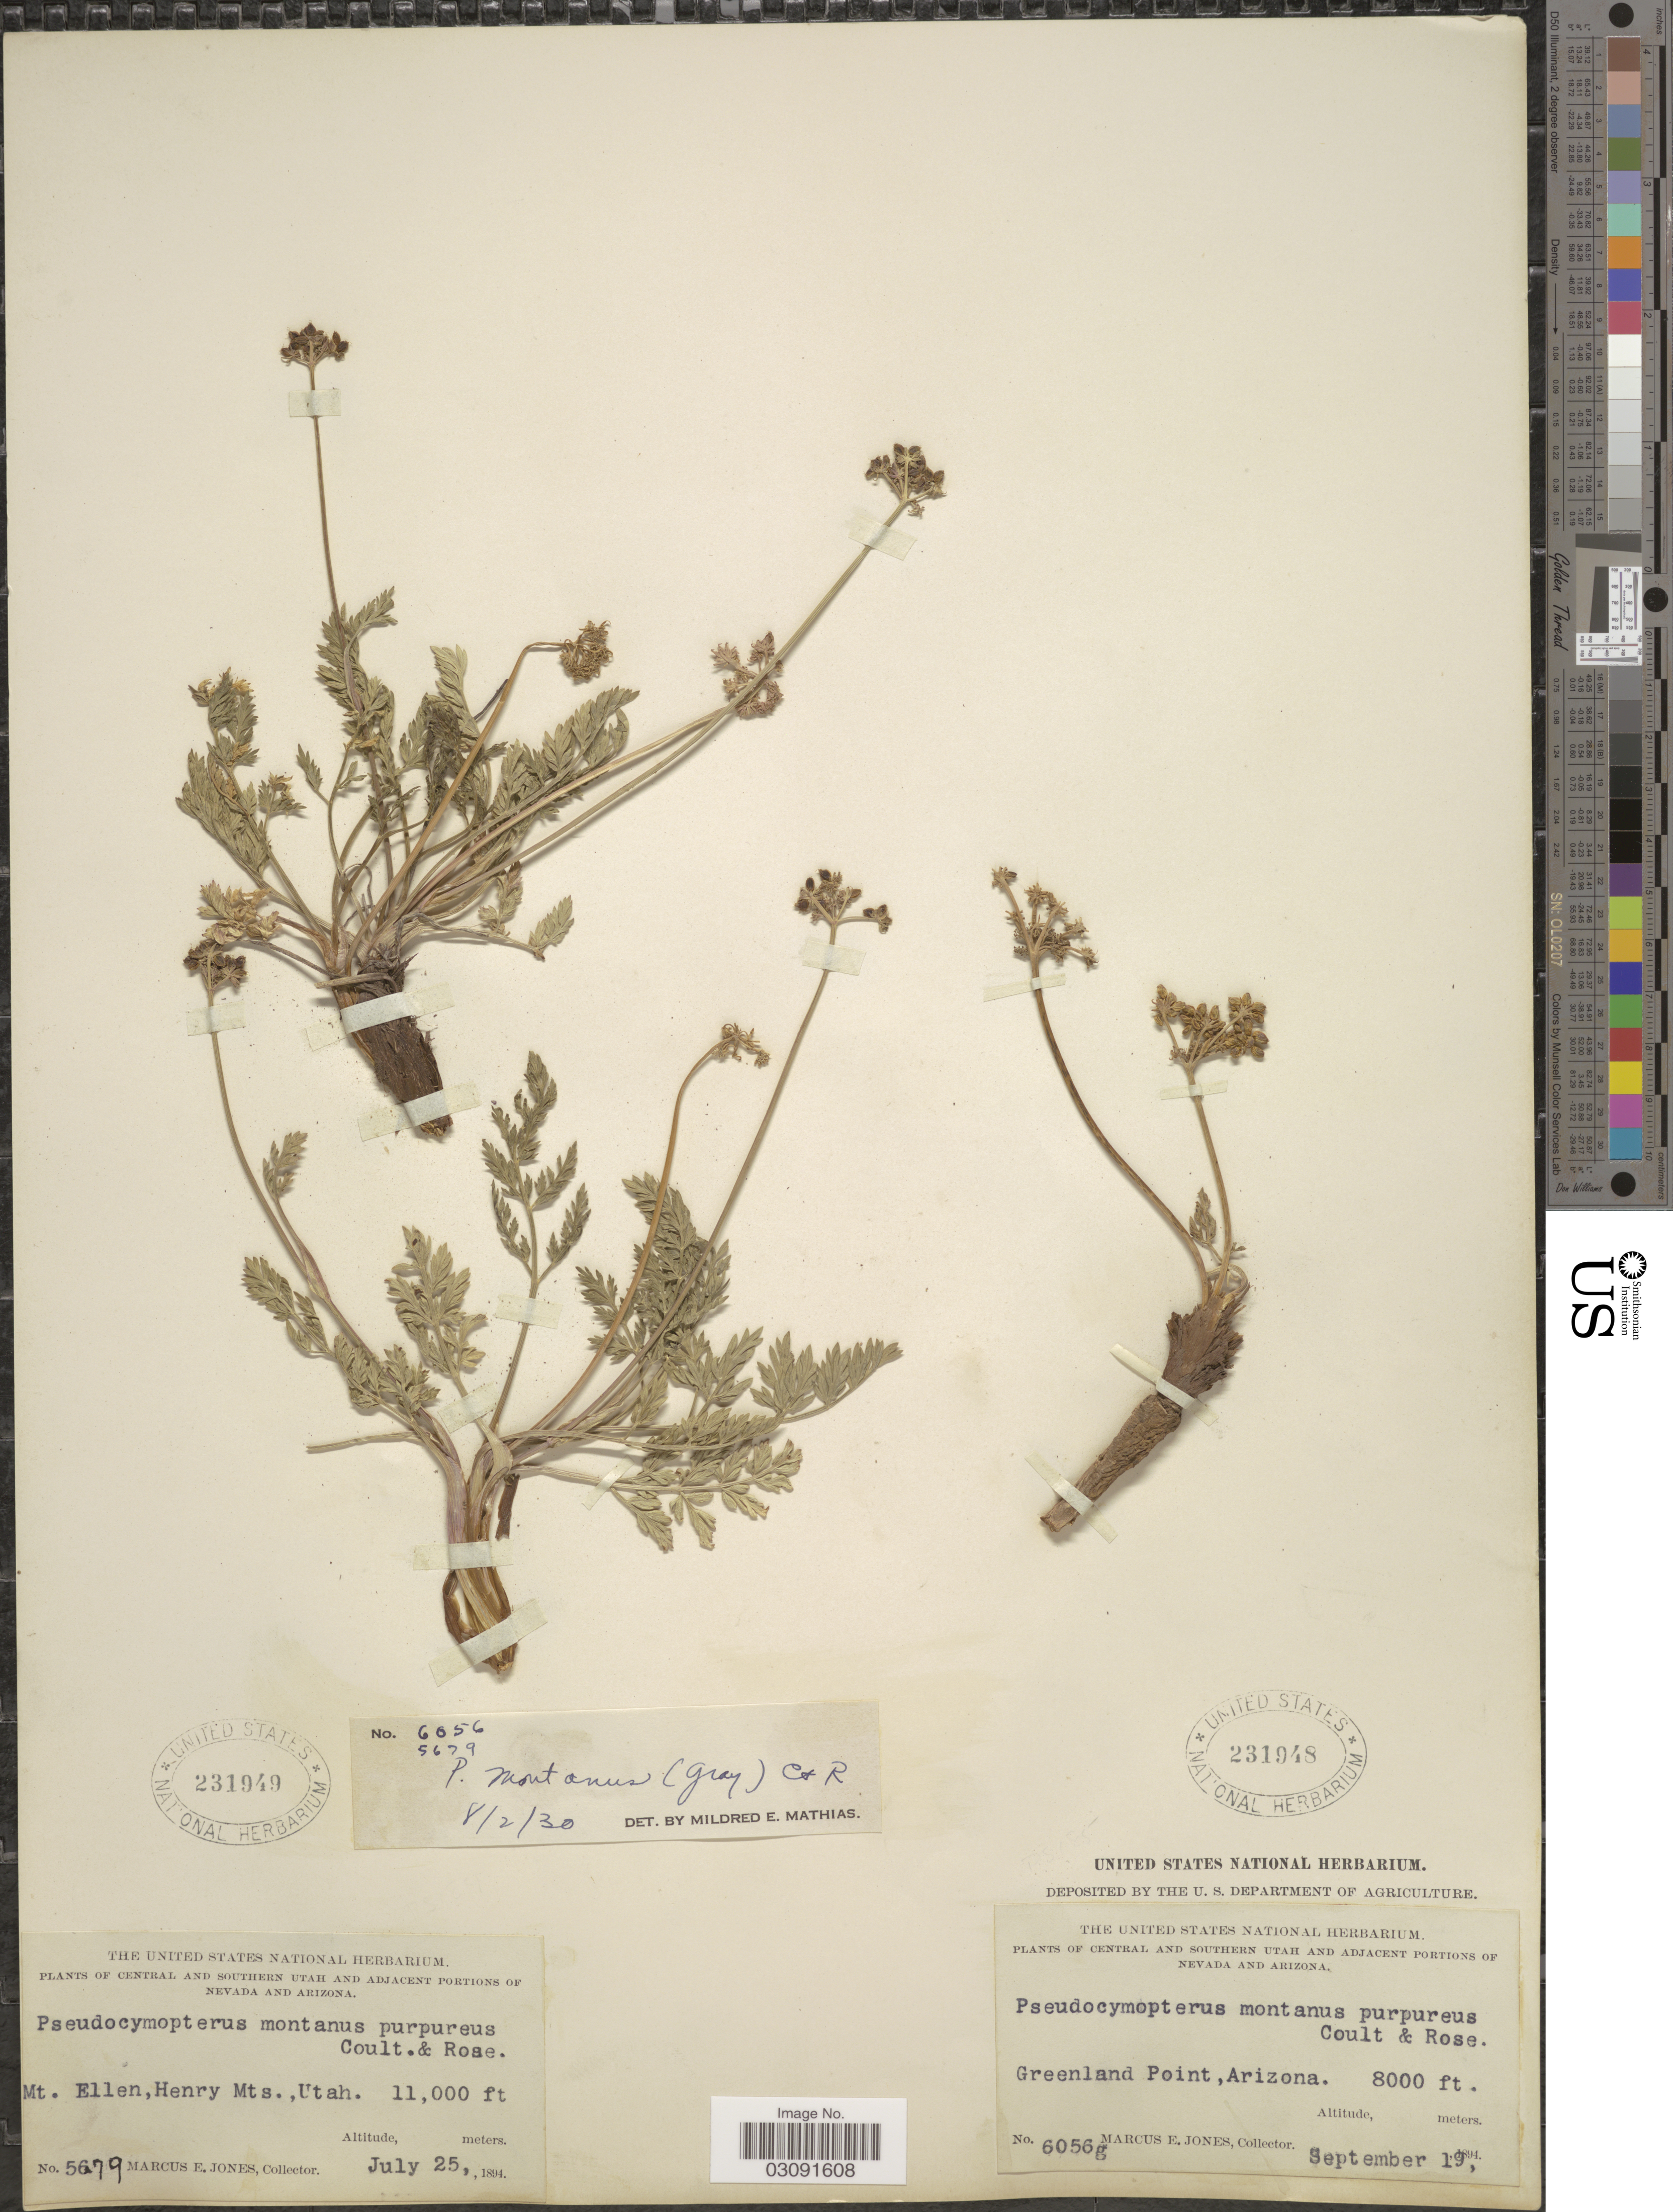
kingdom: Plantae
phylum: Tracheophyta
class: Magnoliopsida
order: Apiales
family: Apiaceae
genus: Pseudocymopterus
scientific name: Pseudocymopterus montanus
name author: (A. Gray) J.M. Coult. & Rose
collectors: M. E. Jones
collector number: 5679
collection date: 1894-07-25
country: United States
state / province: Utah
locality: Central and Southern Utah, Mt. Ellen, Henry Mts.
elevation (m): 3353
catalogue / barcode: US 231949